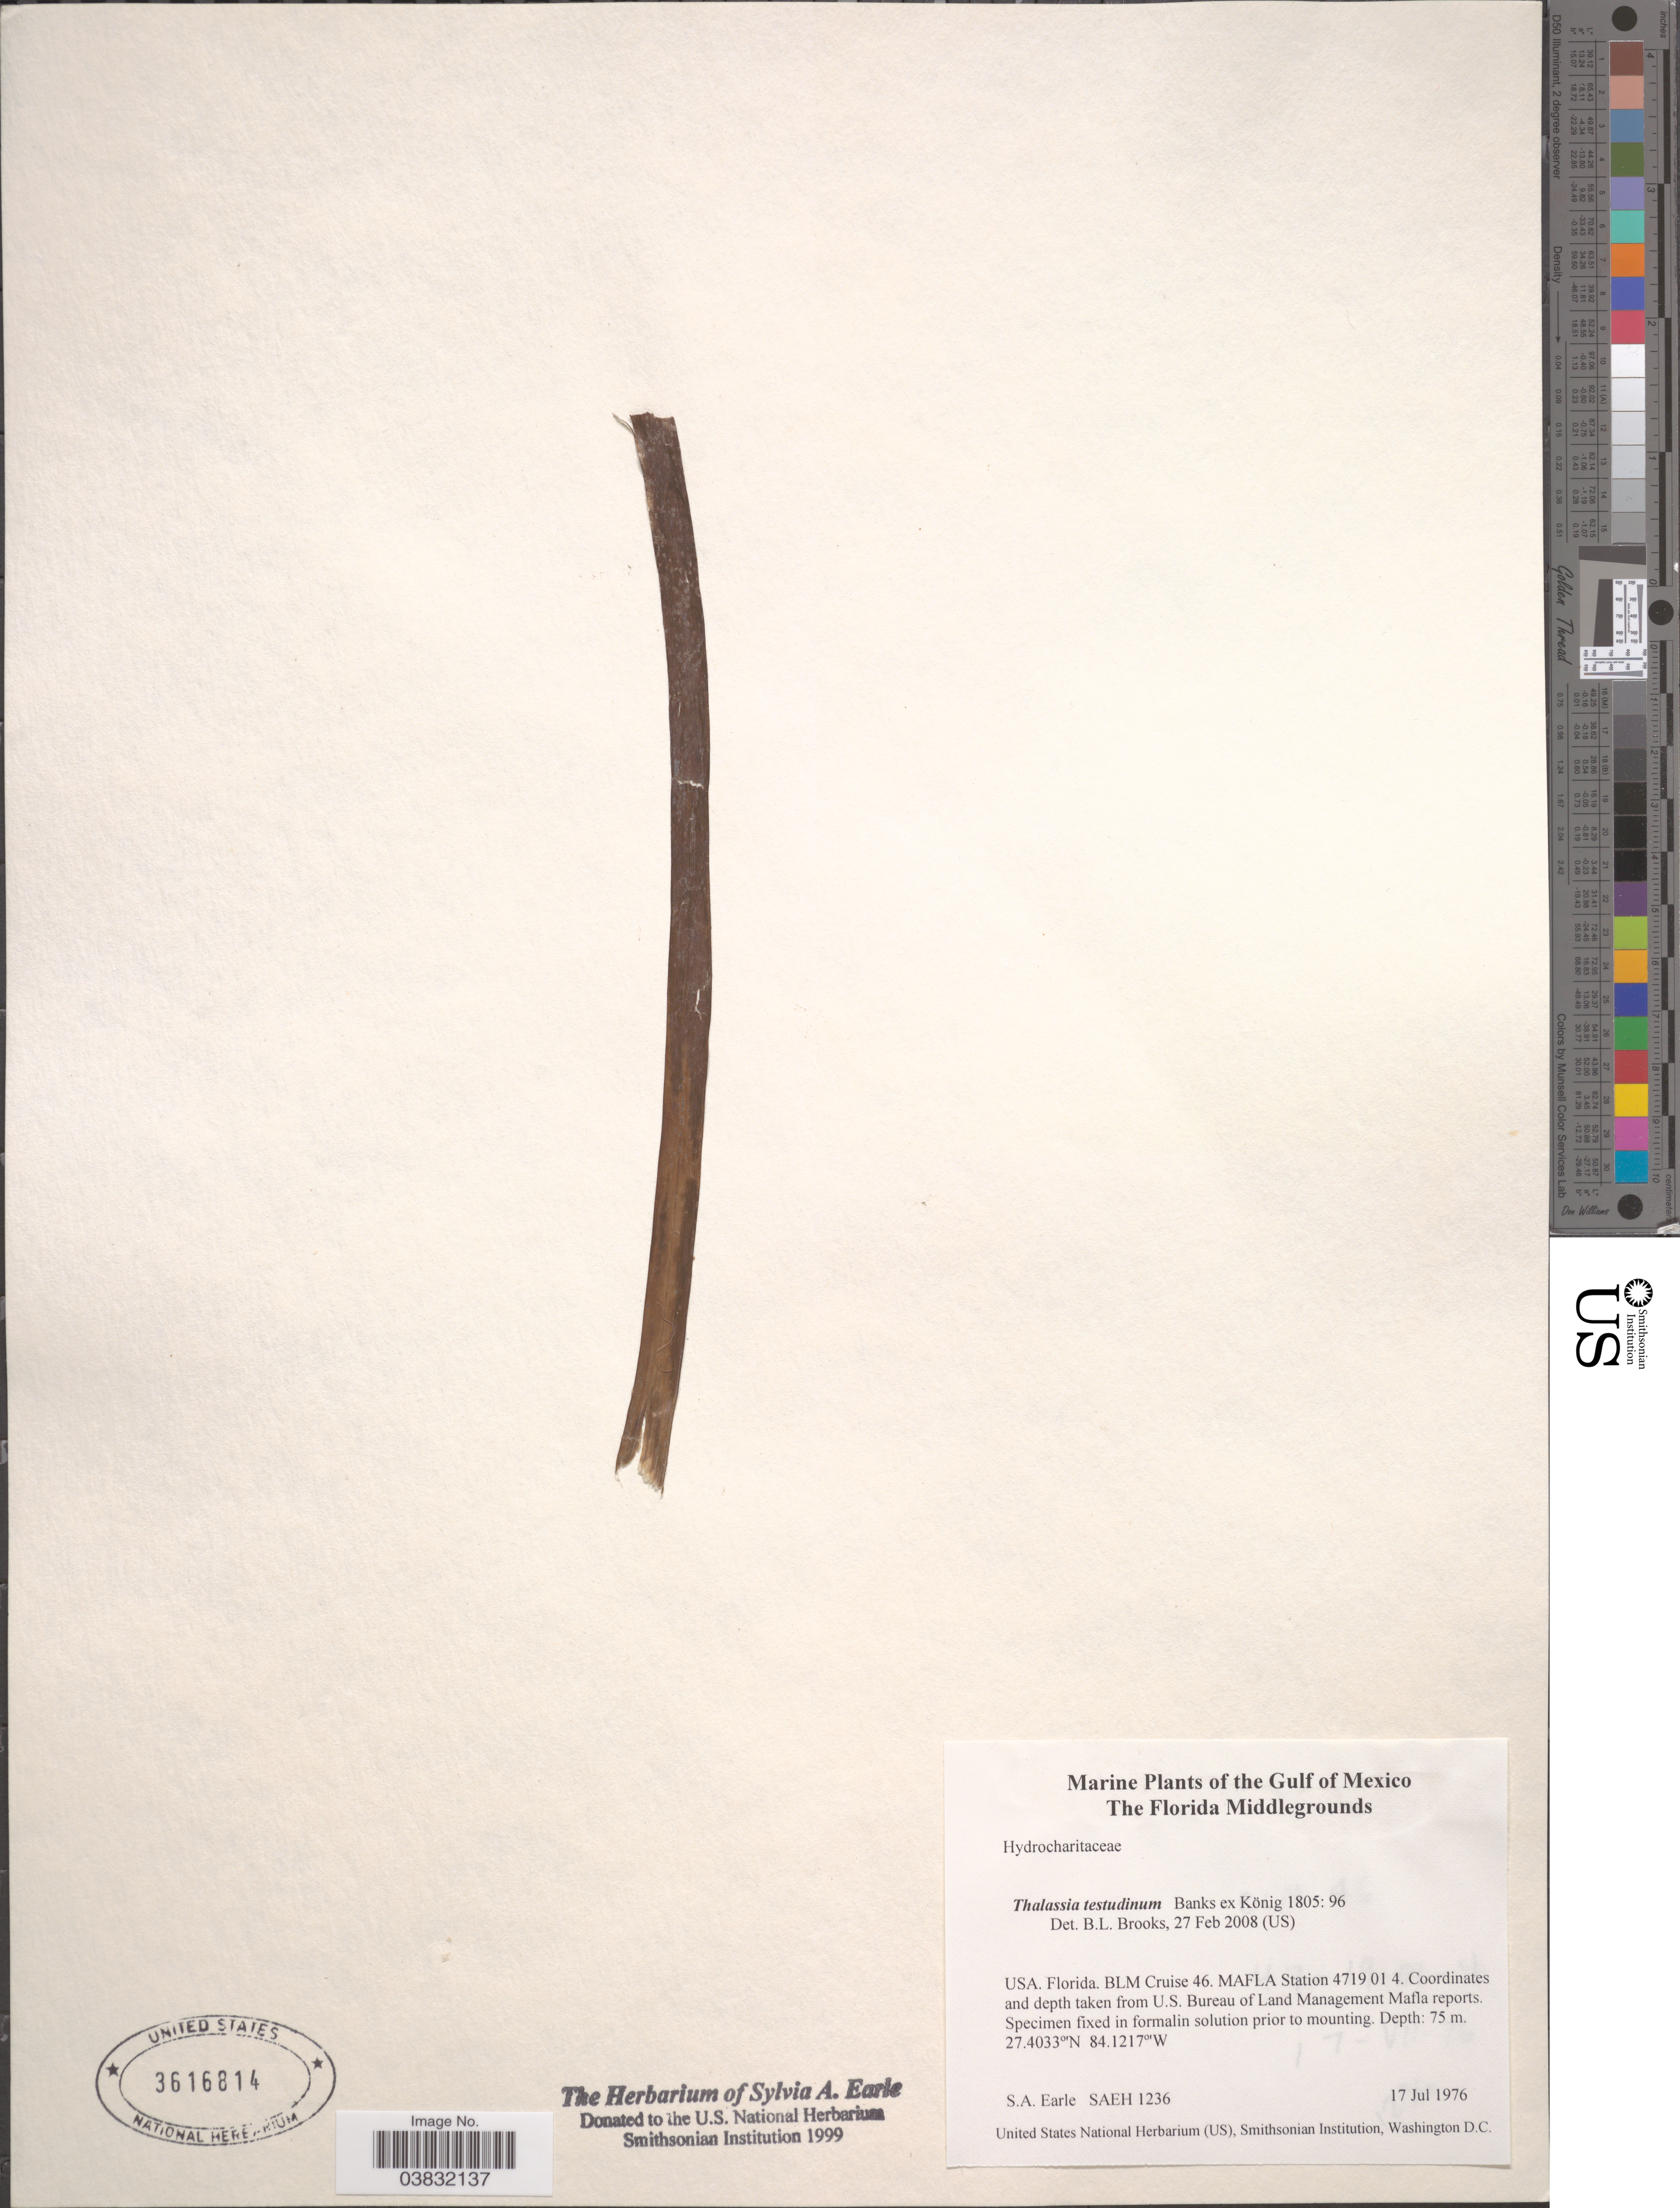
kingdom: Plantae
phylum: Tracheophyta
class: Liliopsida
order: Alismatales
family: Hydrocharitaceae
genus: Thalassia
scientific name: Thalassia testudinum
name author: Banks & Sol. ex K.D. Koenig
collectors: S. A. Earle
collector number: SAEH 1236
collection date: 1976-07-17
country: United States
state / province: Florida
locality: The Gulf of Mexico. The Florida Middlegrounds. BLM Cruise 46. MAFLA Station 4719 01 4.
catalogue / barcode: US 3616814